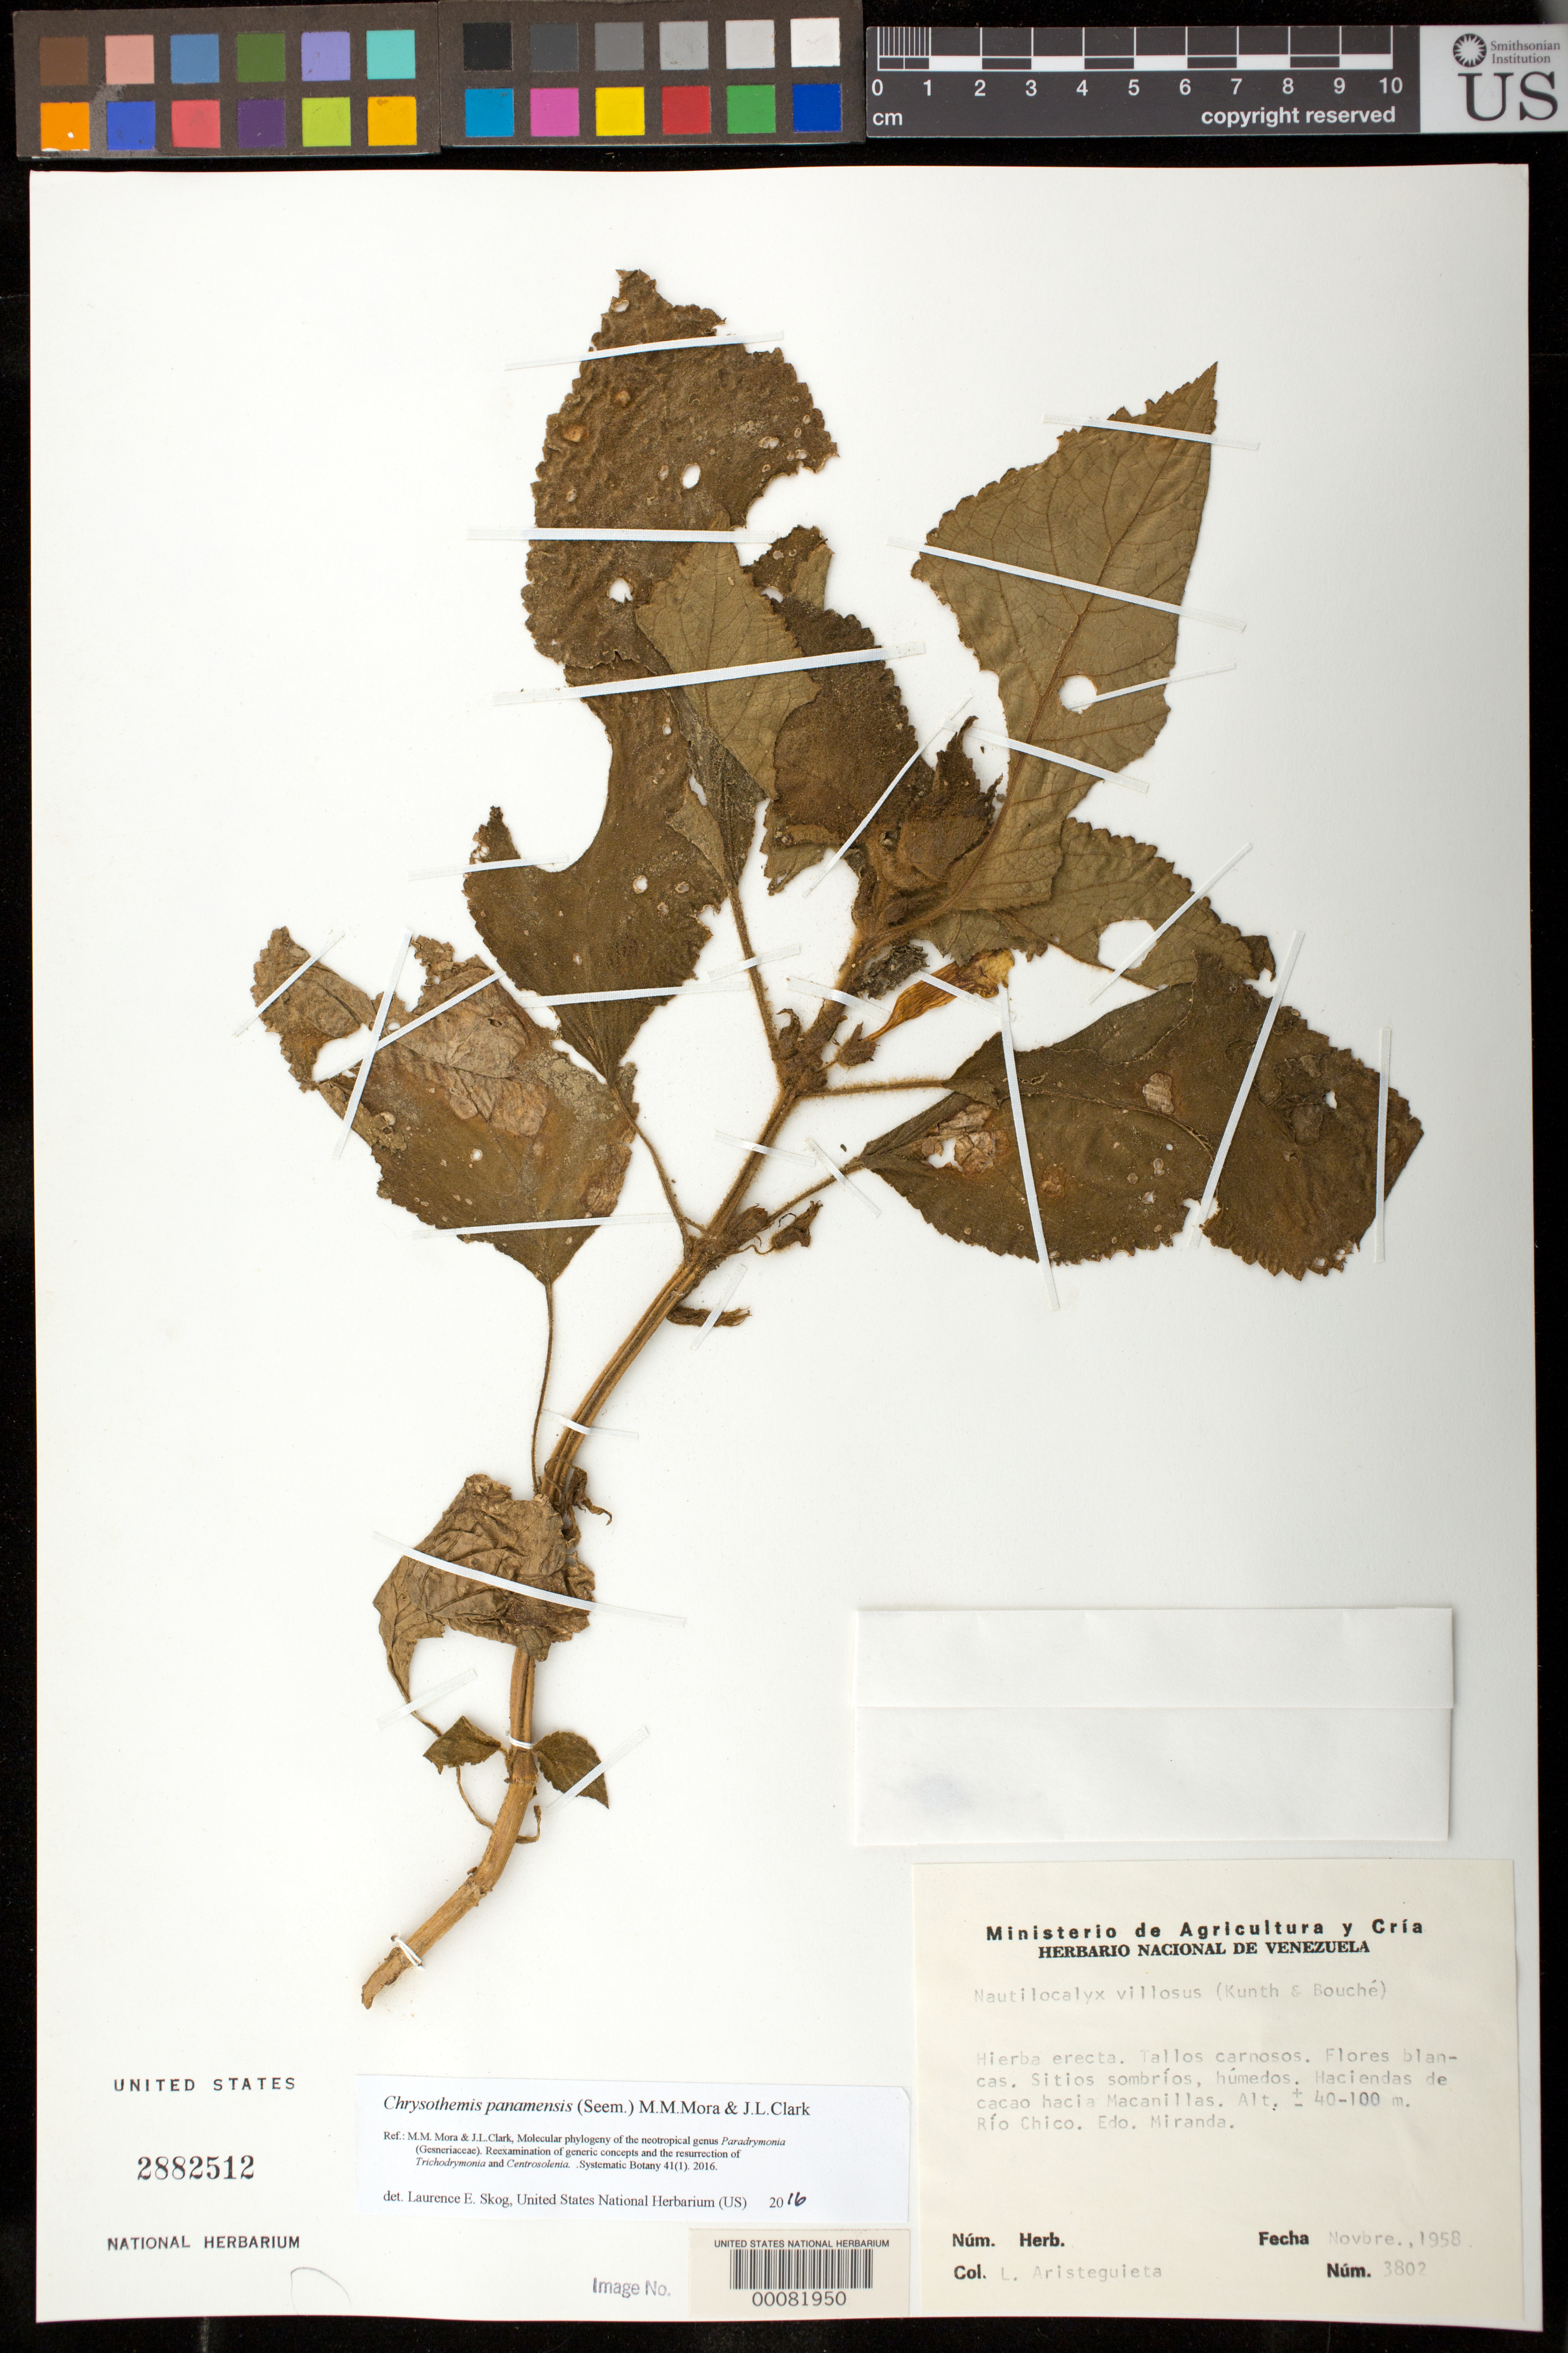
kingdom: Plantae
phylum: Tracheophyta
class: Magnoliopsida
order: Lamiales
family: Gesneriaceae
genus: Chrysothemis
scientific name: Chrysothemis panamensis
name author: (Seem.) M.M. Mora & J.L. Clark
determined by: Skog, Laurence E.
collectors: L. Aristeguieta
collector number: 3802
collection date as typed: Nov 1958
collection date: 1958-11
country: Venezuela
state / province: Miranda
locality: Cocoa farm near Macanillas, Rio Chico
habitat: Shady humid places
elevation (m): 40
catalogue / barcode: US 2882512